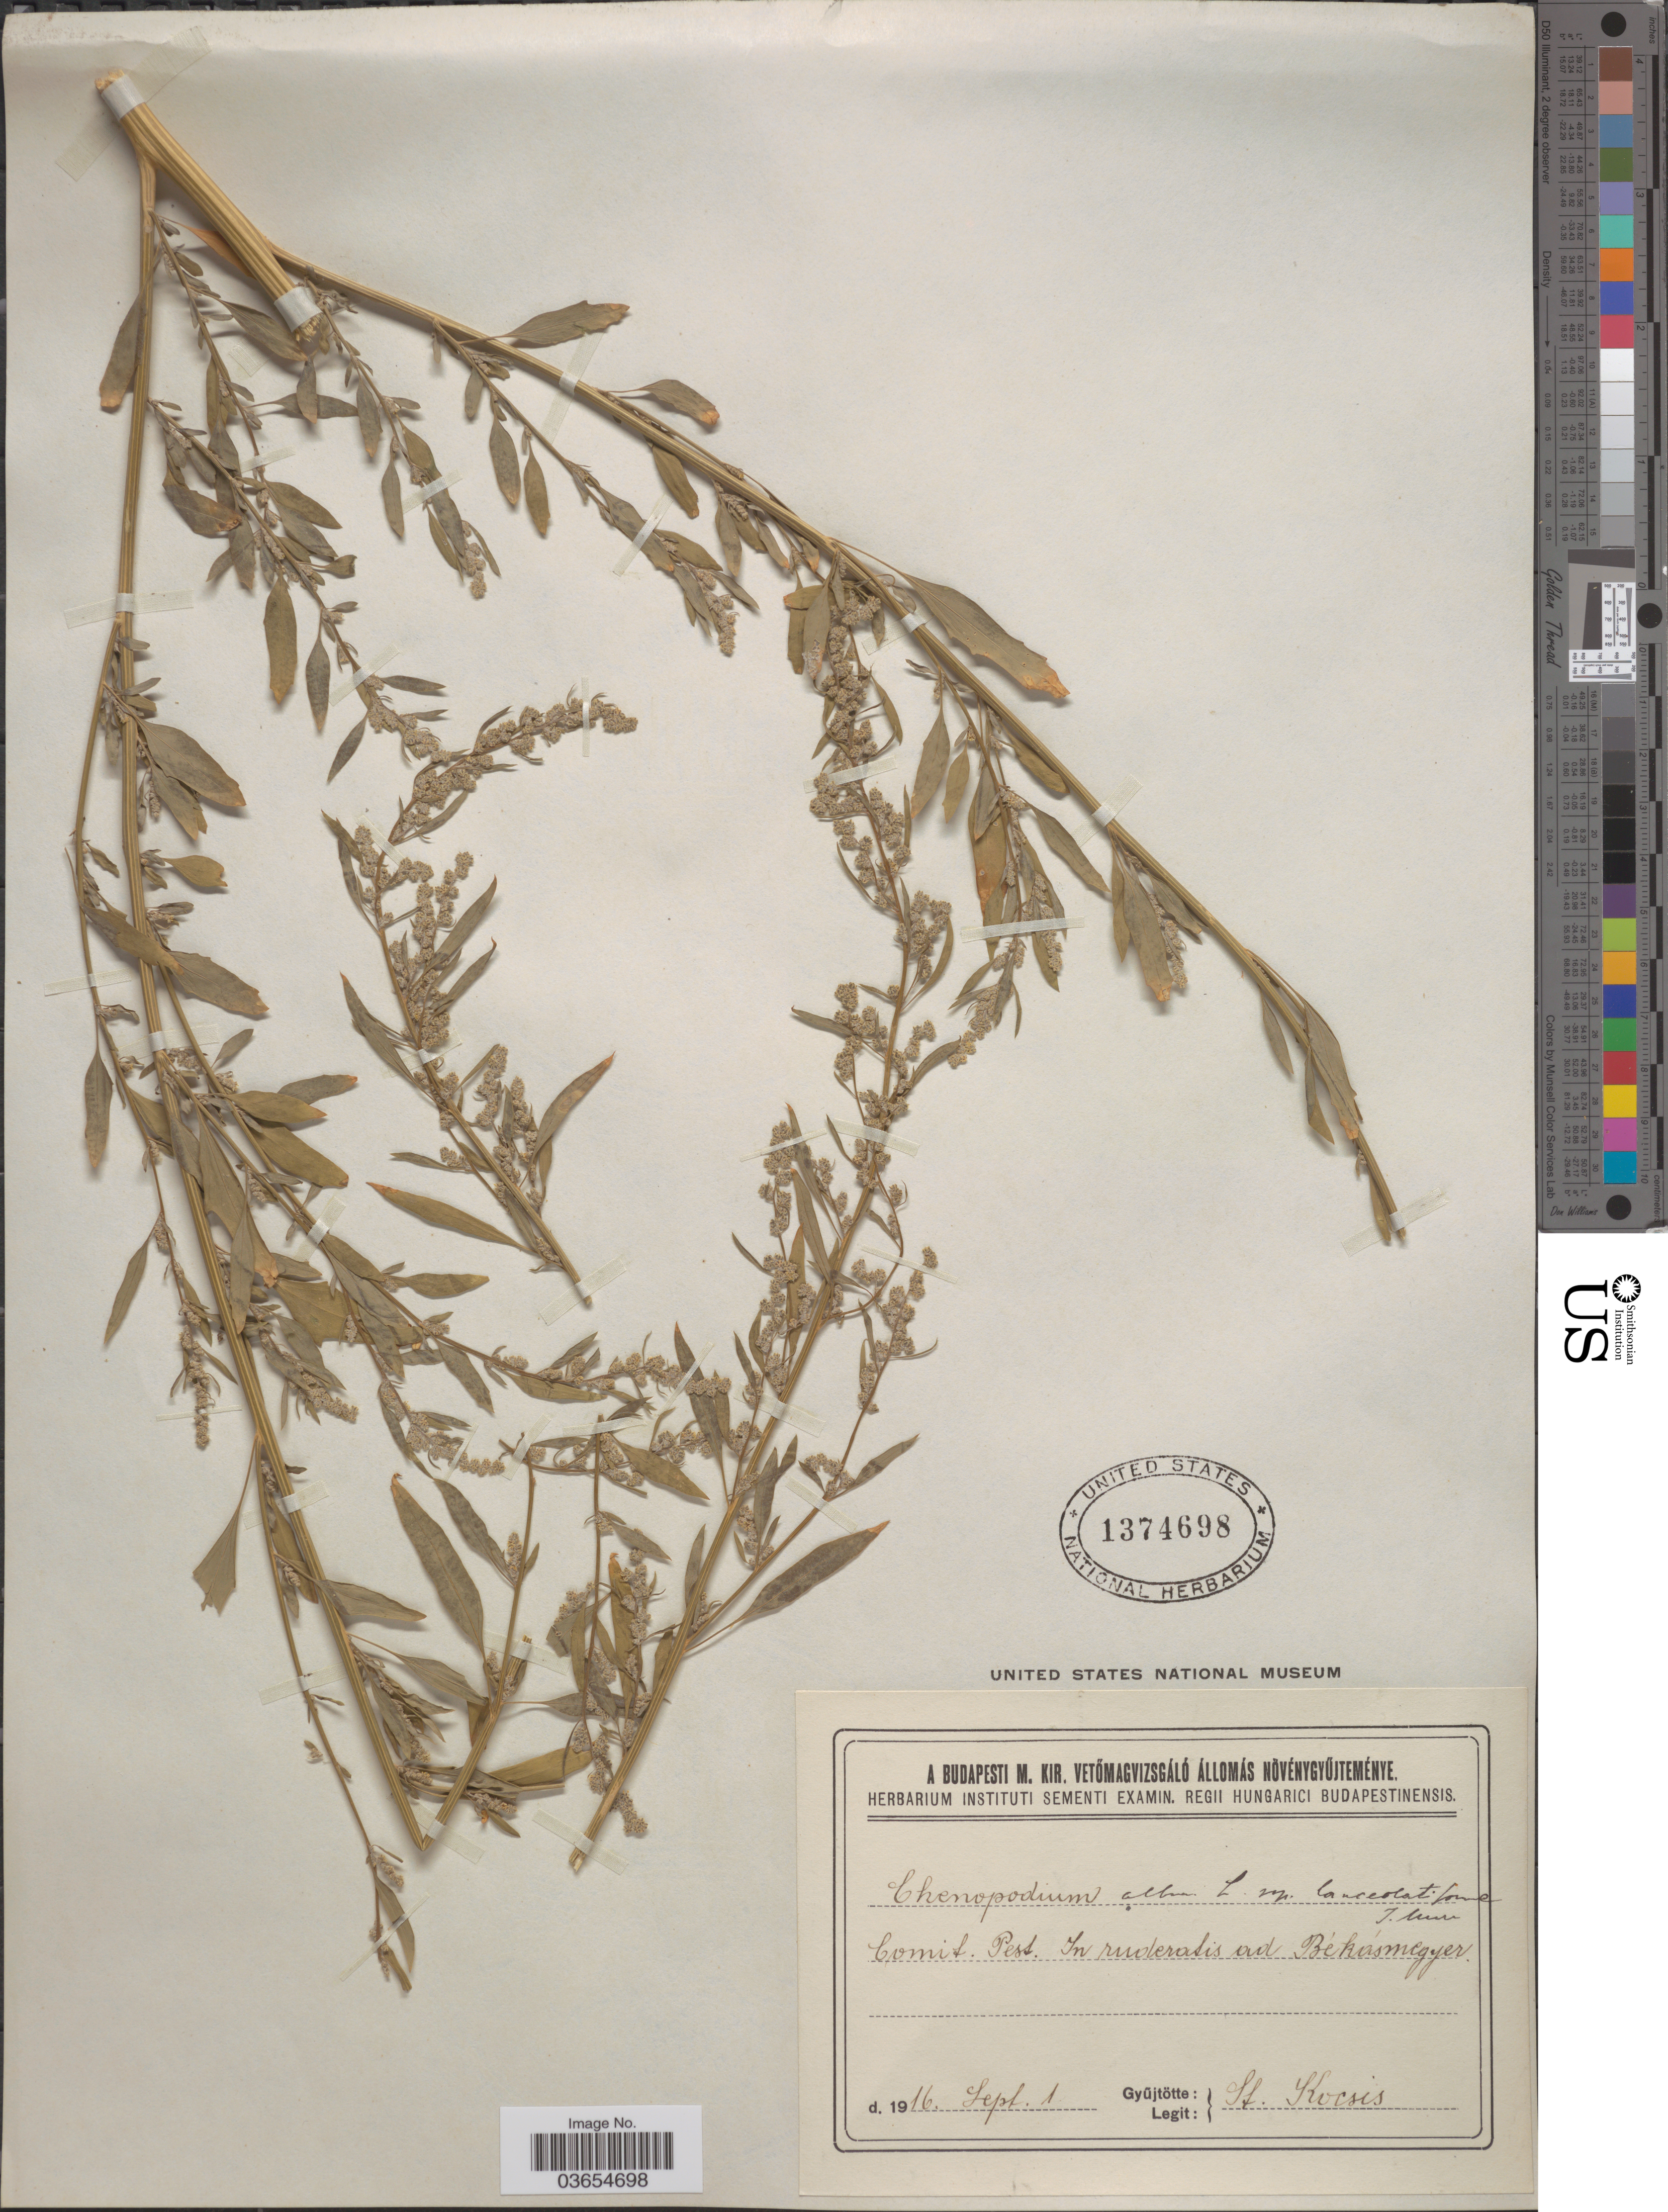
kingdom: Plantae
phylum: Tracheophyta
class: Magnoliopsida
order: Caryophyllales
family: Amaranthaceae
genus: Chenopodium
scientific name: Chenopodium album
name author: L.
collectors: St. Kocsis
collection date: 1916-09-01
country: Hungary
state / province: Budapest, Capital District of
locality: Comit. Pest. In ruderatis ad Békásmegyer.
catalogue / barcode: US 1374698